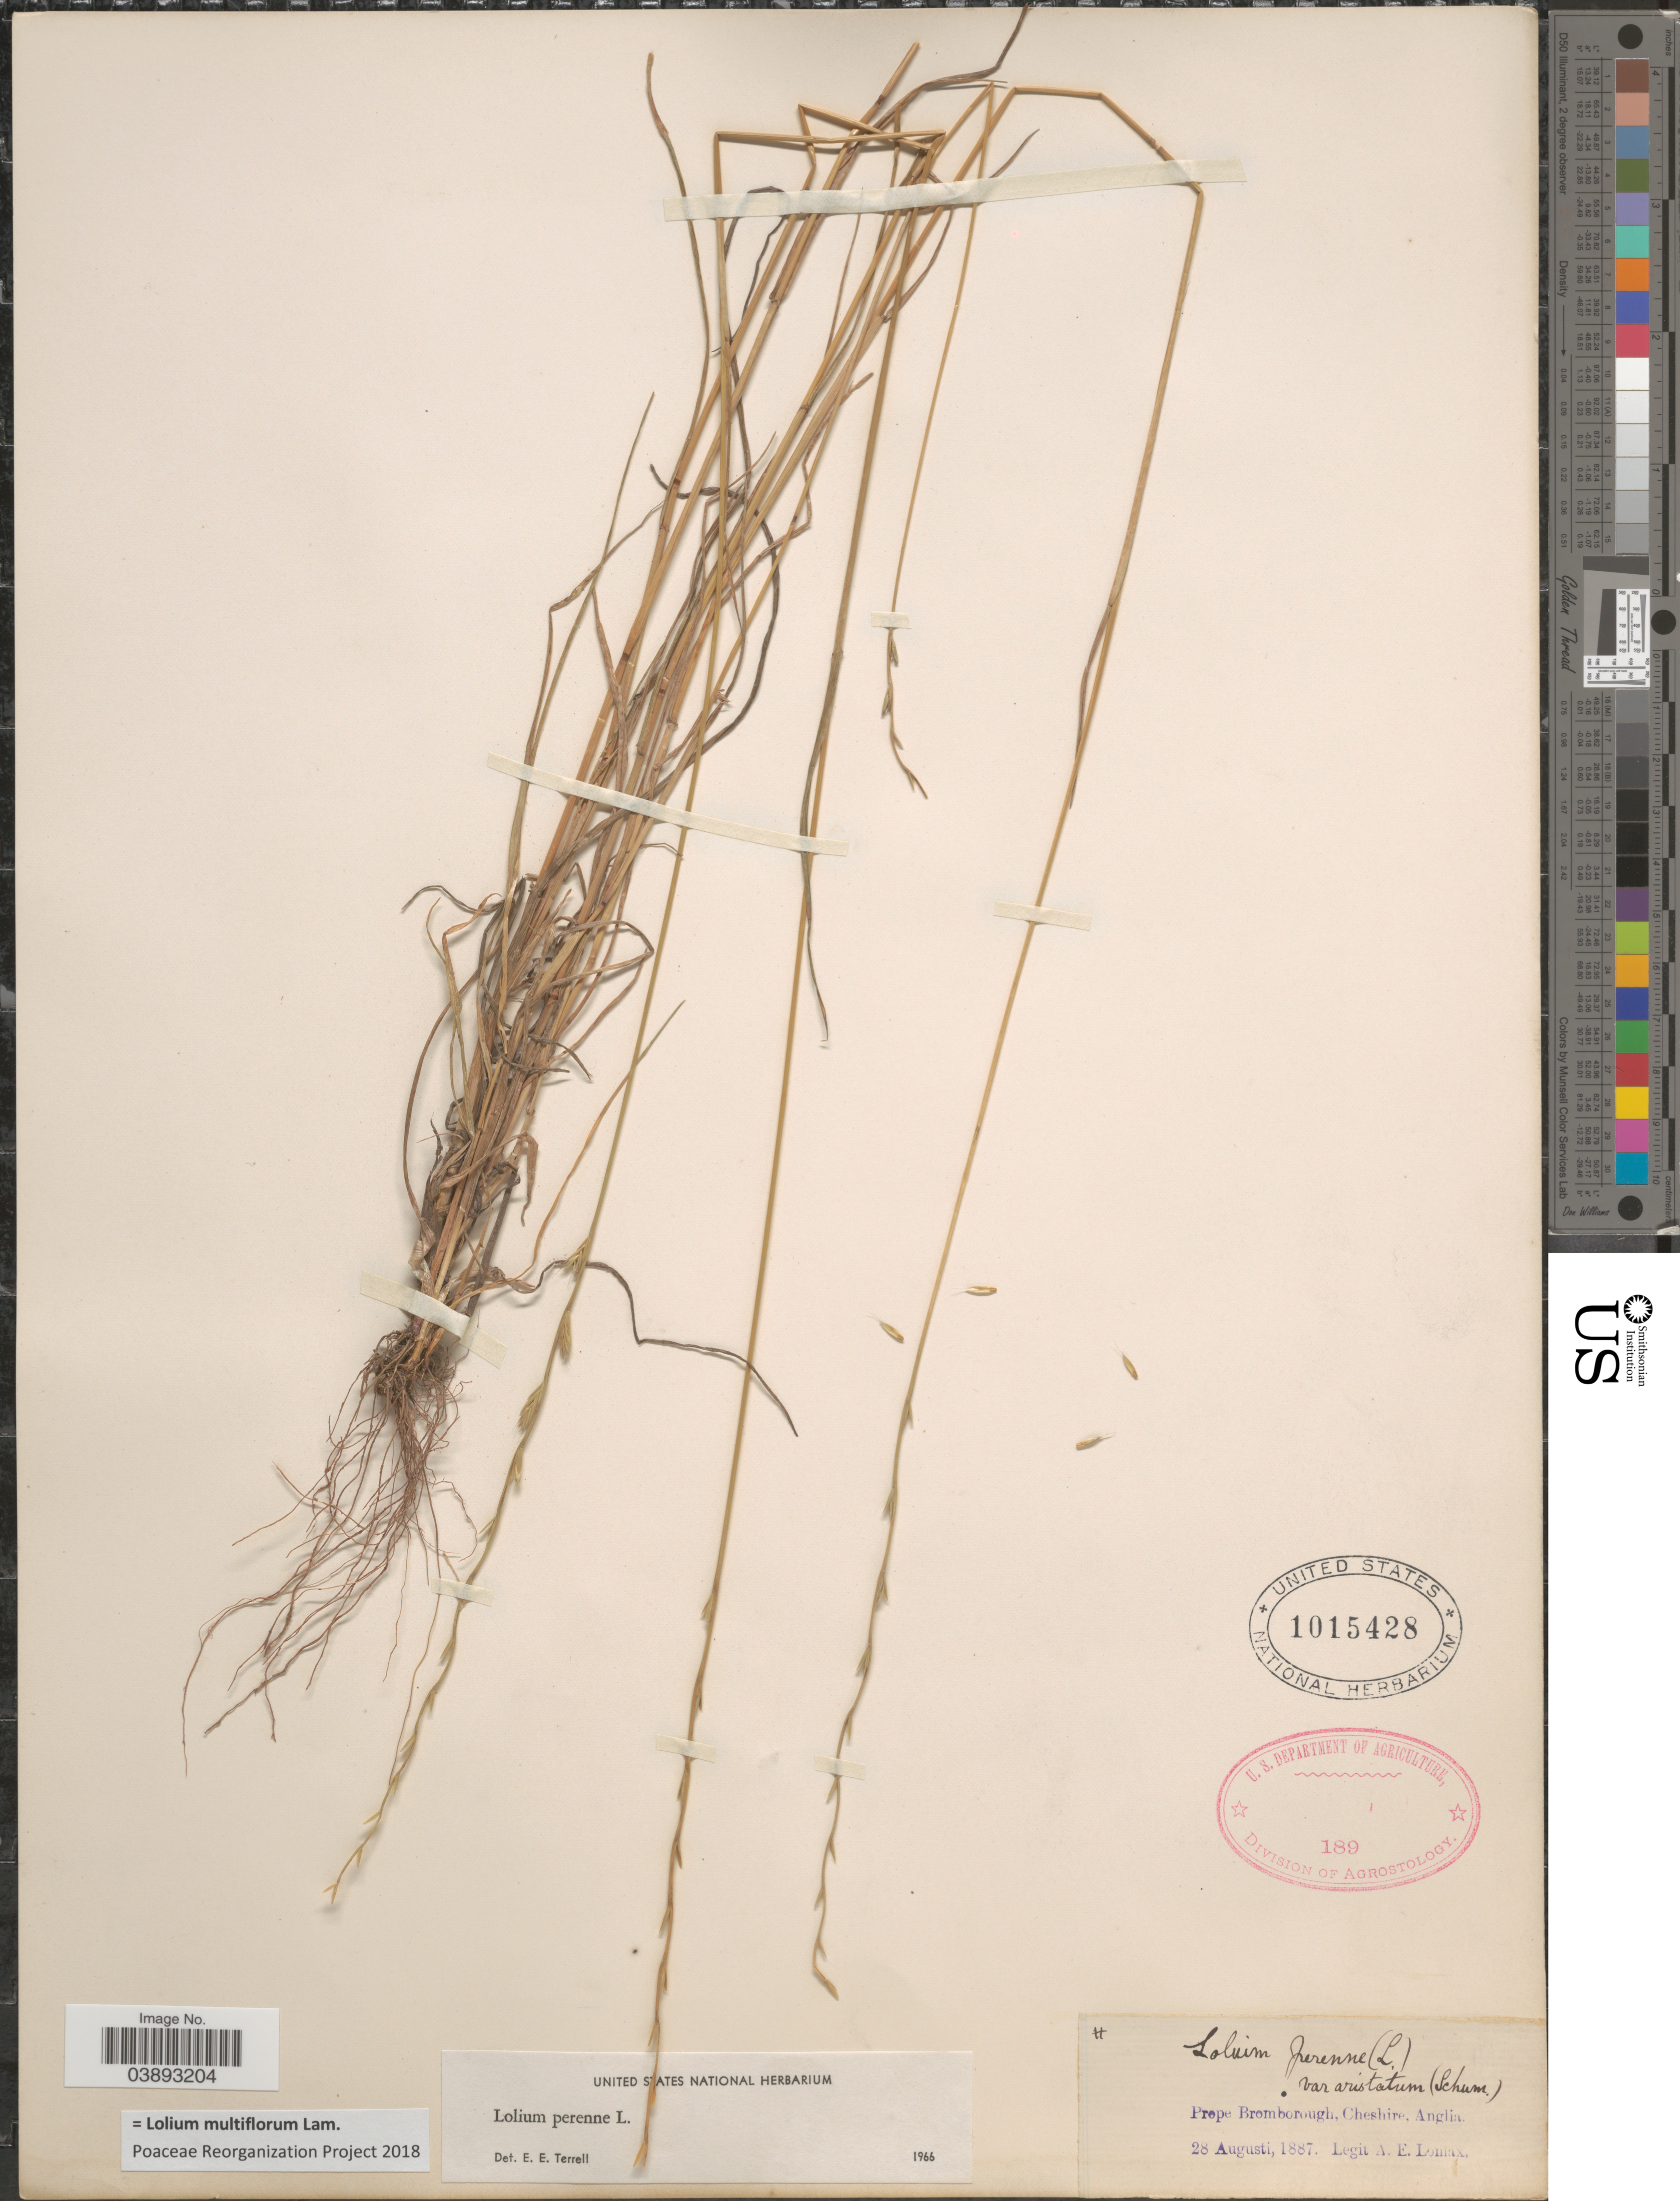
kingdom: Plantae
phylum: Tracheophyta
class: Liliopsida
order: Poales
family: Poaceae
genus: Lolium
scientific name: Lolium multiflorum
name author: Lam.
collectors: A. Lomax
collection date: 1887-08-28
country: United Kingdom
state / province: England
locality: Prope Bromborough, Cheshire, Anglia.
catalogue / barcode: US 1015428